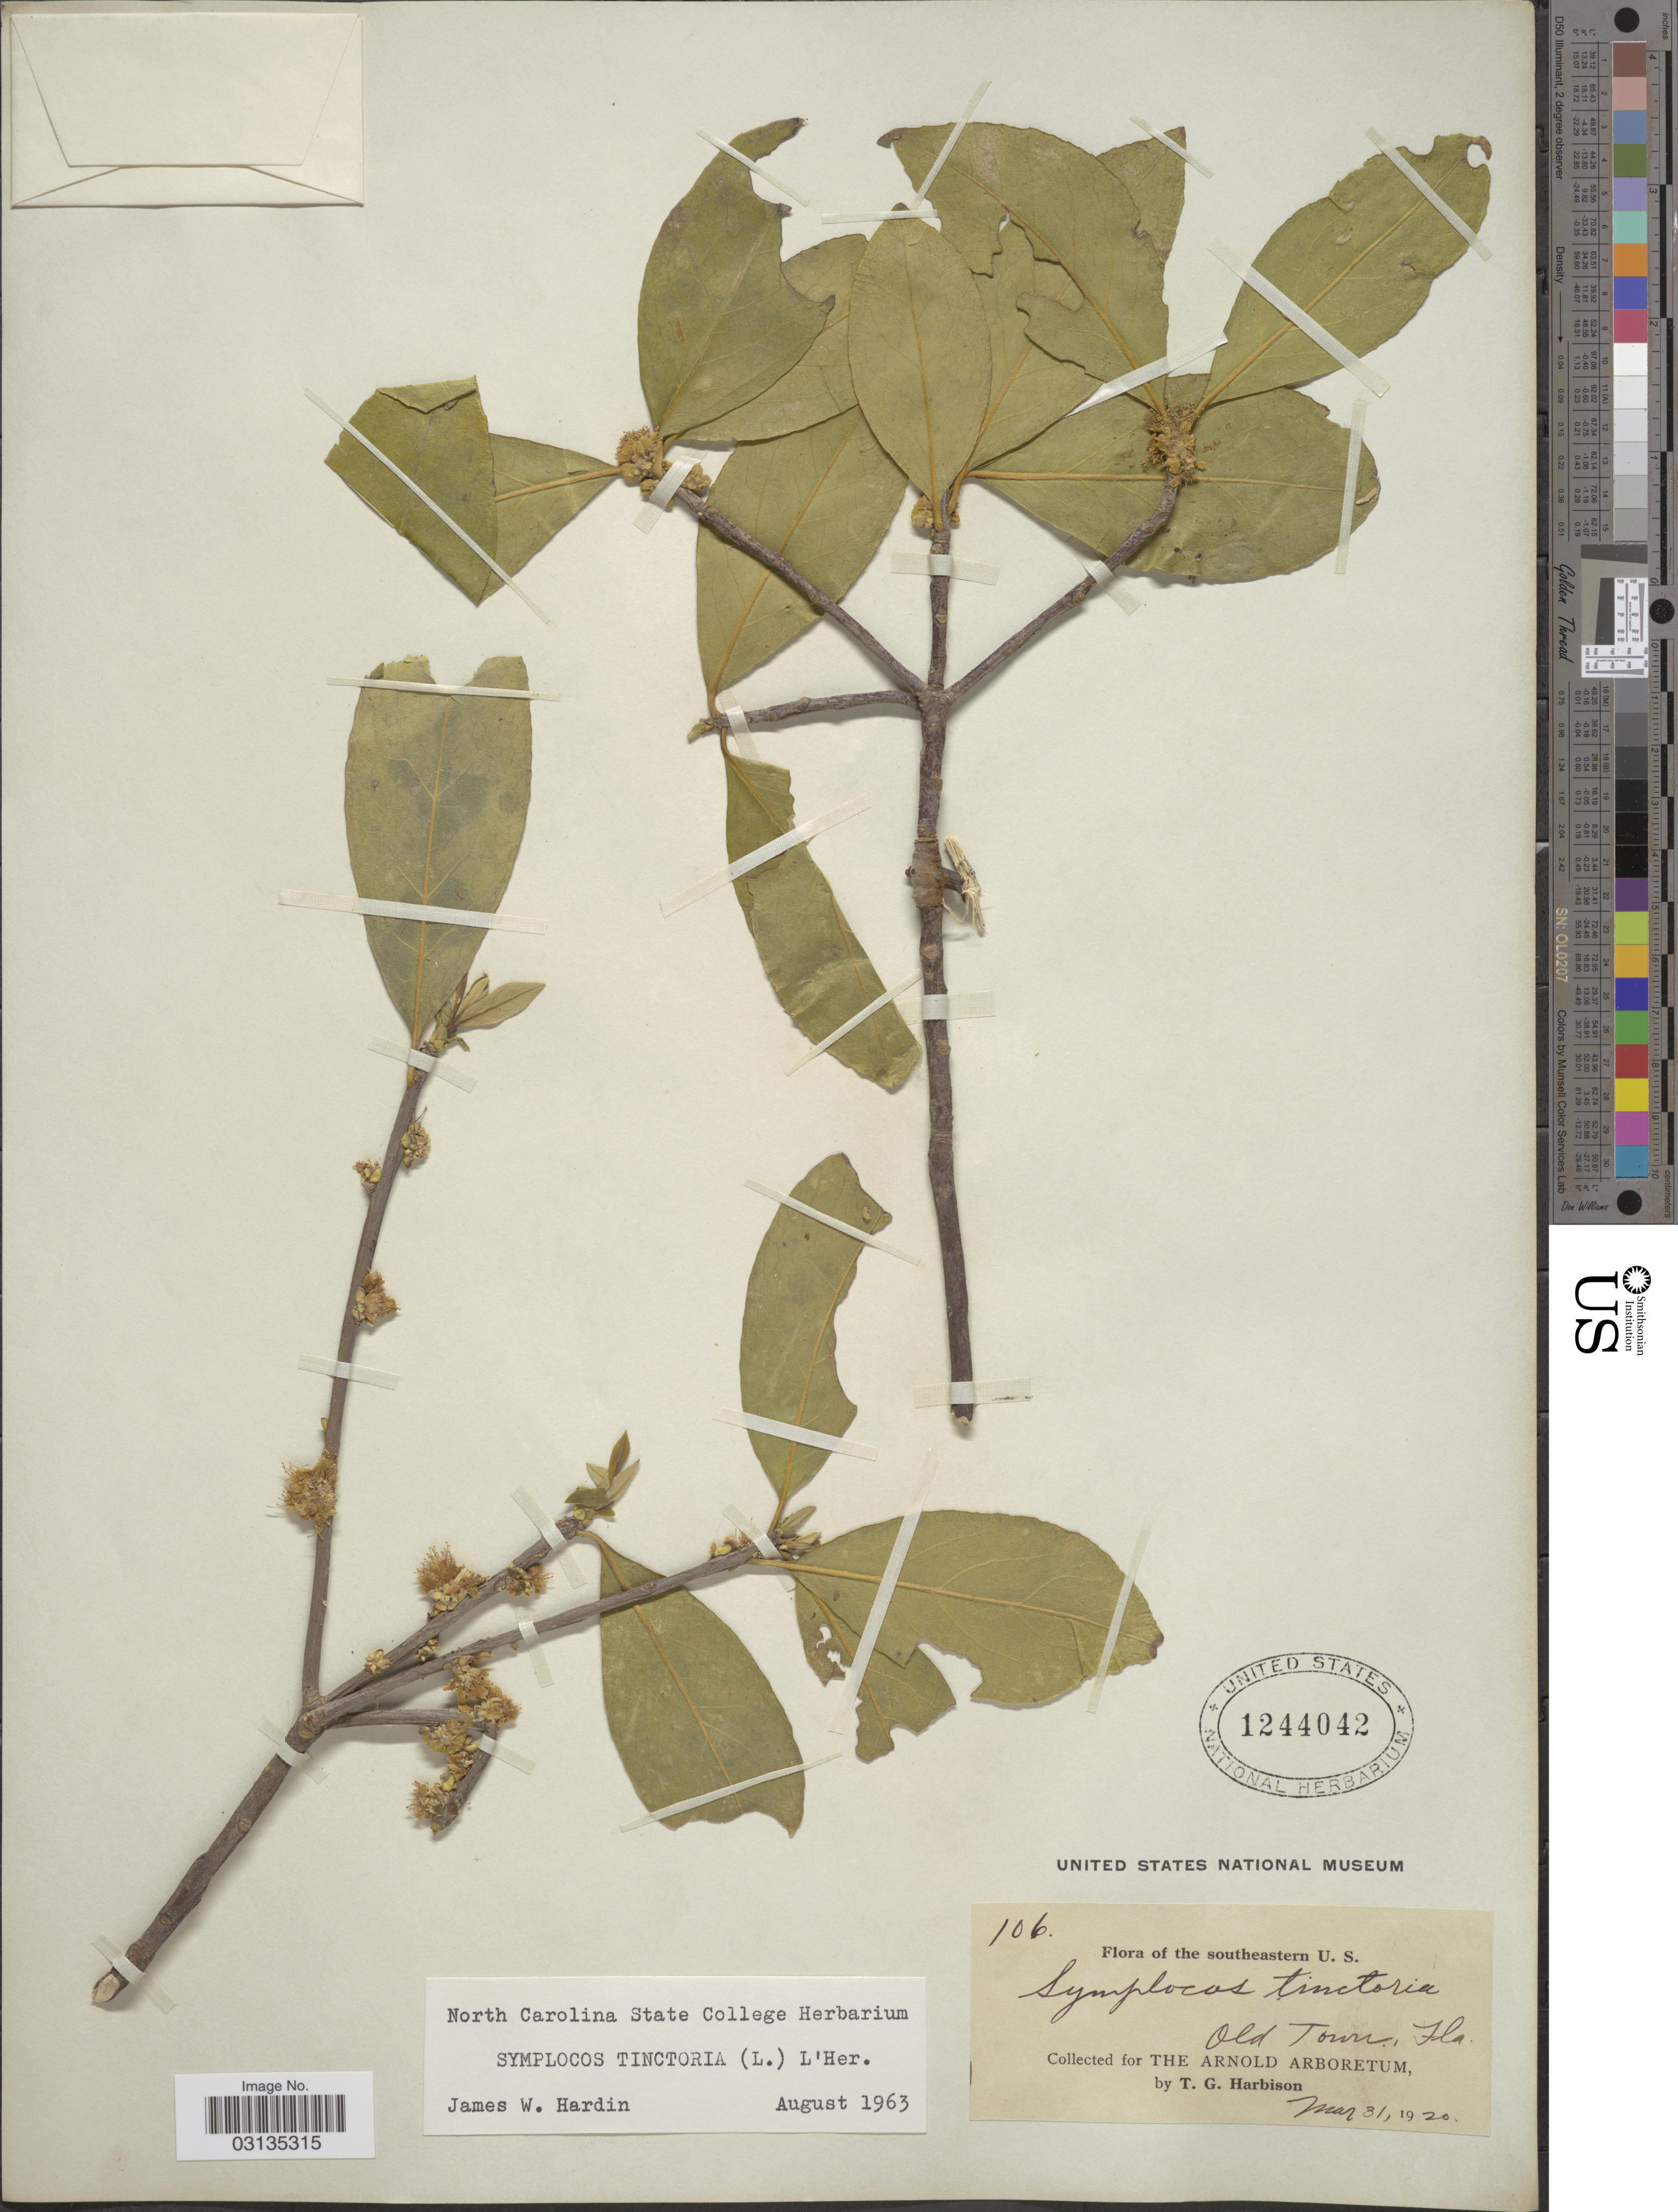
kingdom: Plantae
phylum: Tracheophyta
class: Magnoliopsida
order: Ericales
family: Symplocaceae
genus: Symplocos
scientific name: Symplocos tinctoria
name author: (L.) L'Hér.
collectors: T. Harbison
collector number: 106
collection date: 1920-03-31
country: United States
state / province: Florida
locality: The southeastern U.S., Old Town.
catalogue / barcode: US 1244042